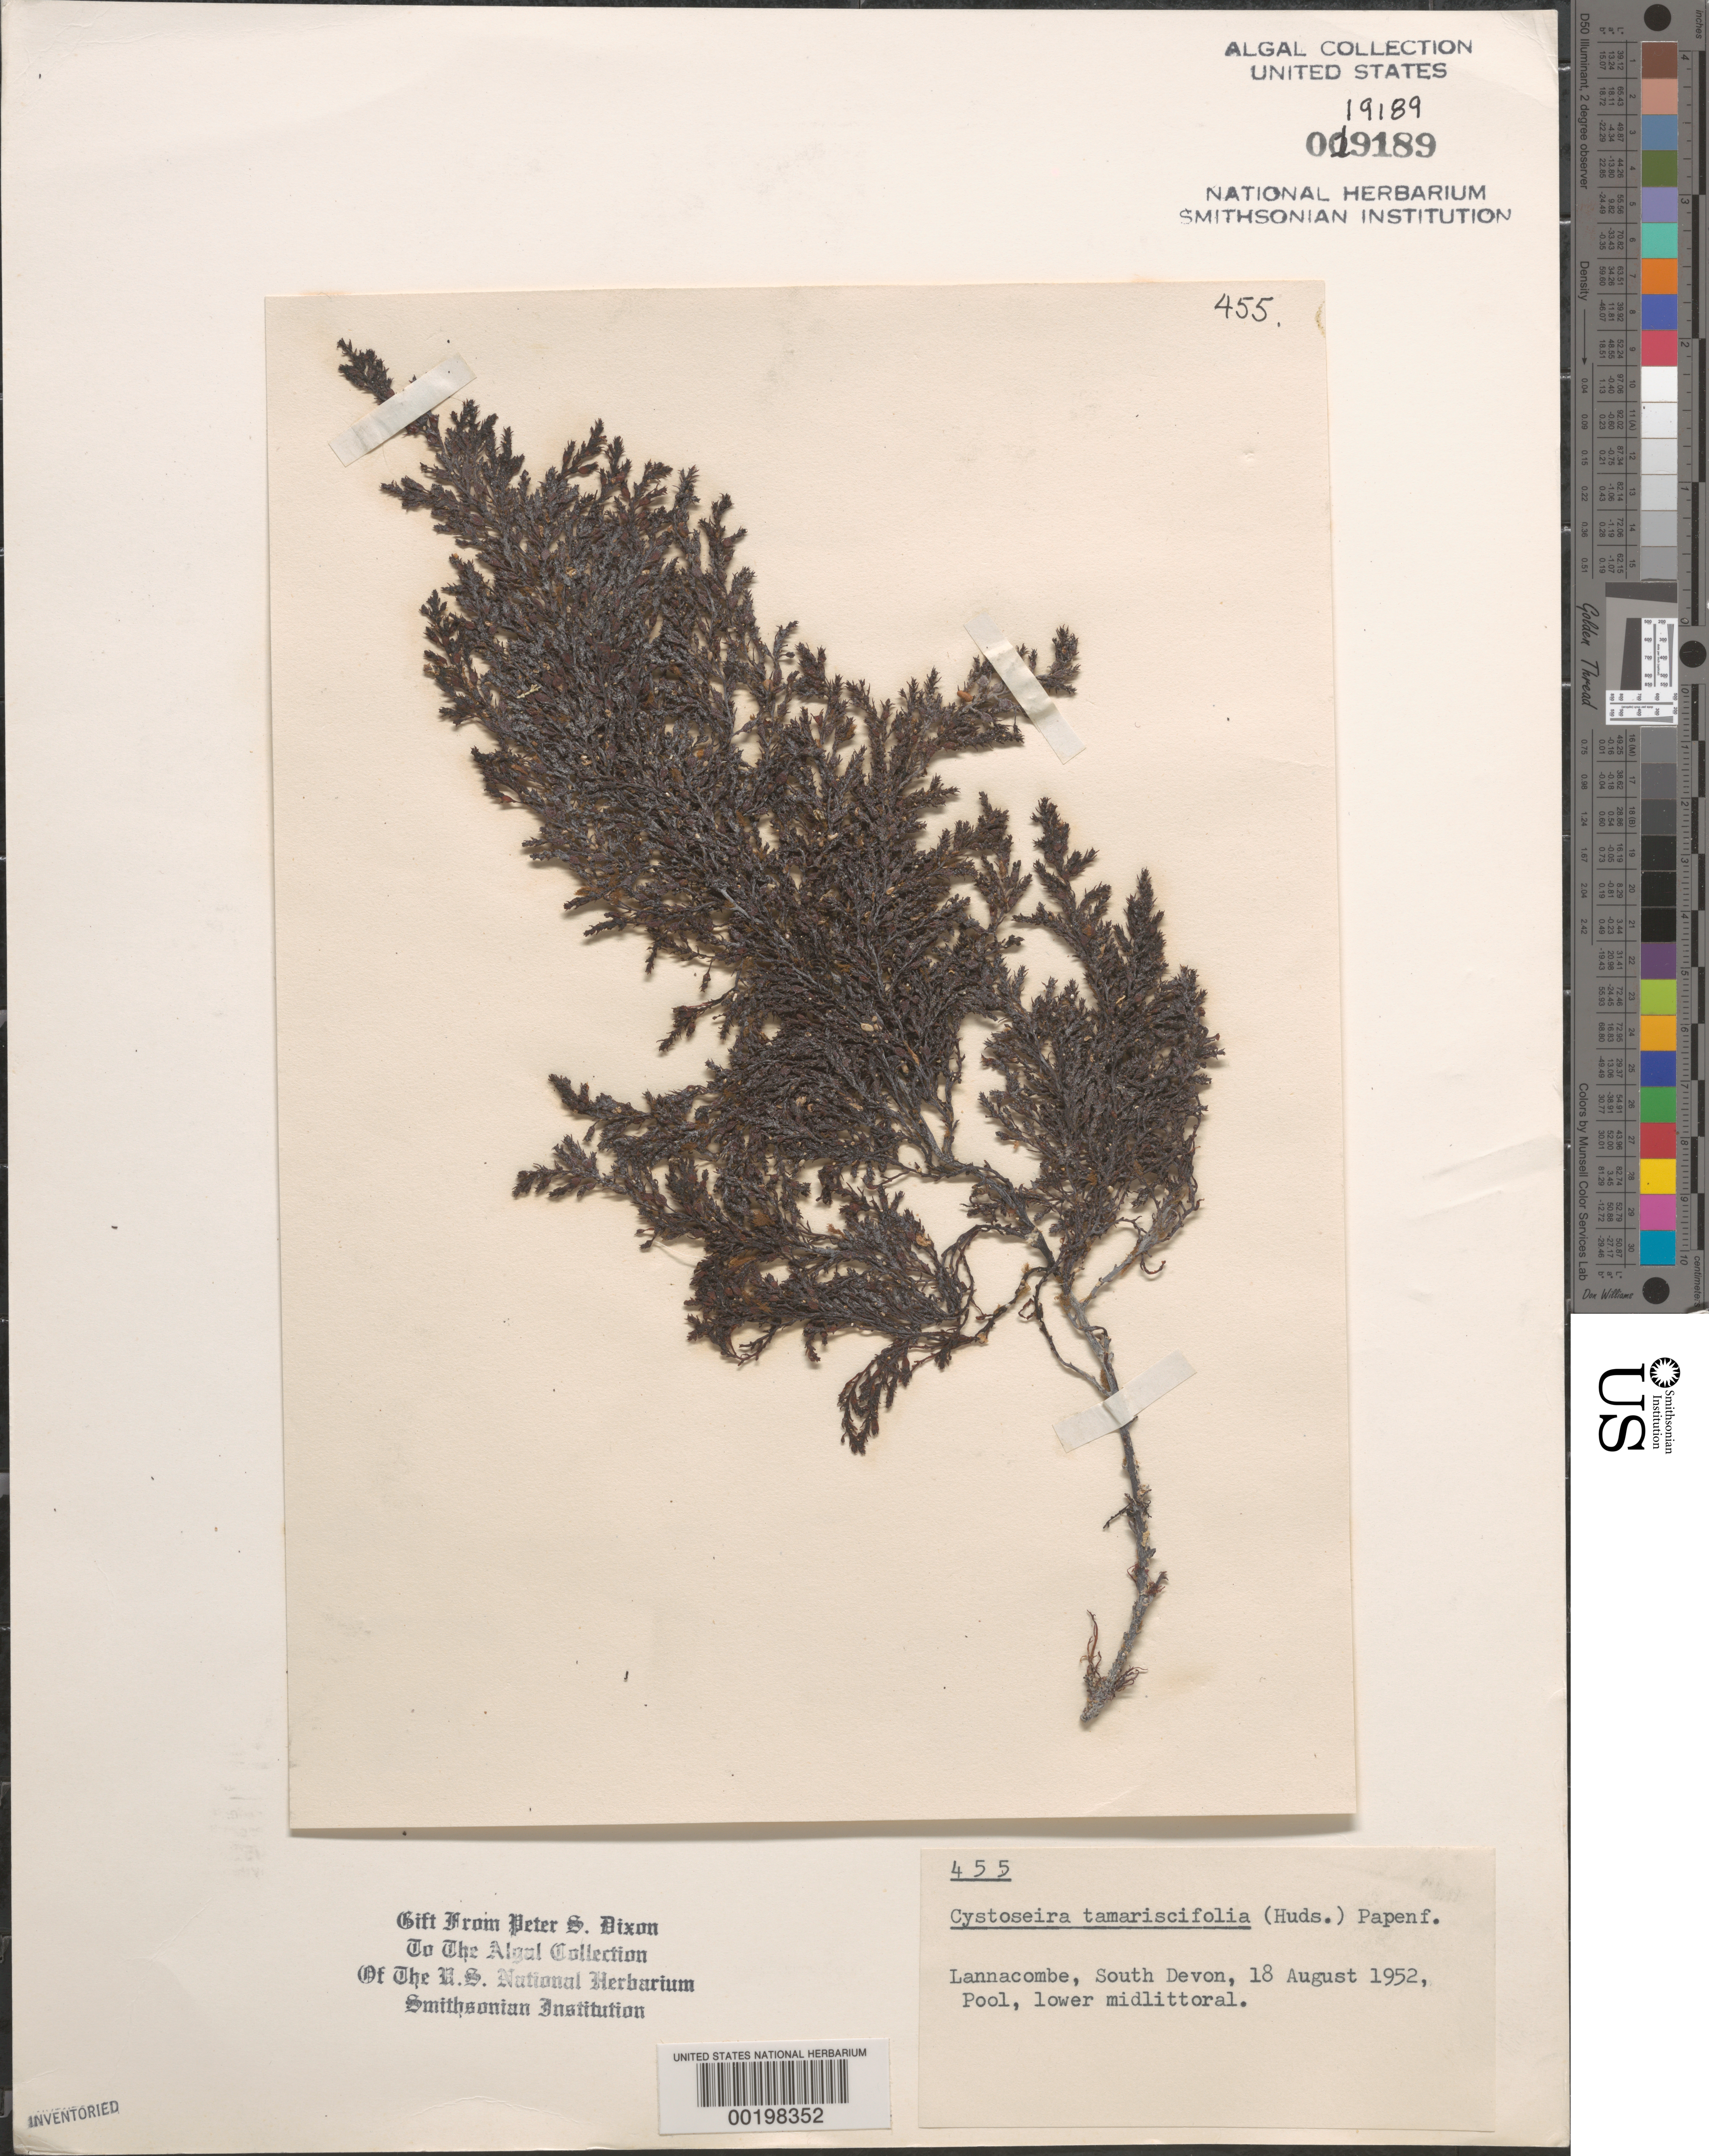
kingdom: Chromista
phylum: Ochrophyta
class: Phaeophyceae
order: Fucales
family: Sargassaceae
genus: Cystoseira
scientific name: Cystoseira tamariscifolia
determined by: Abbott, Isabella A.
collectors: P. S. Dixon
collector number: PSD 455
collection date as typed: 18 Aug 1952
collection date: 1952-08-18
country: United Kingdom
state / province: England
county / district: Devon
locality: Lannacombe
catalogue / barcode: US 19189